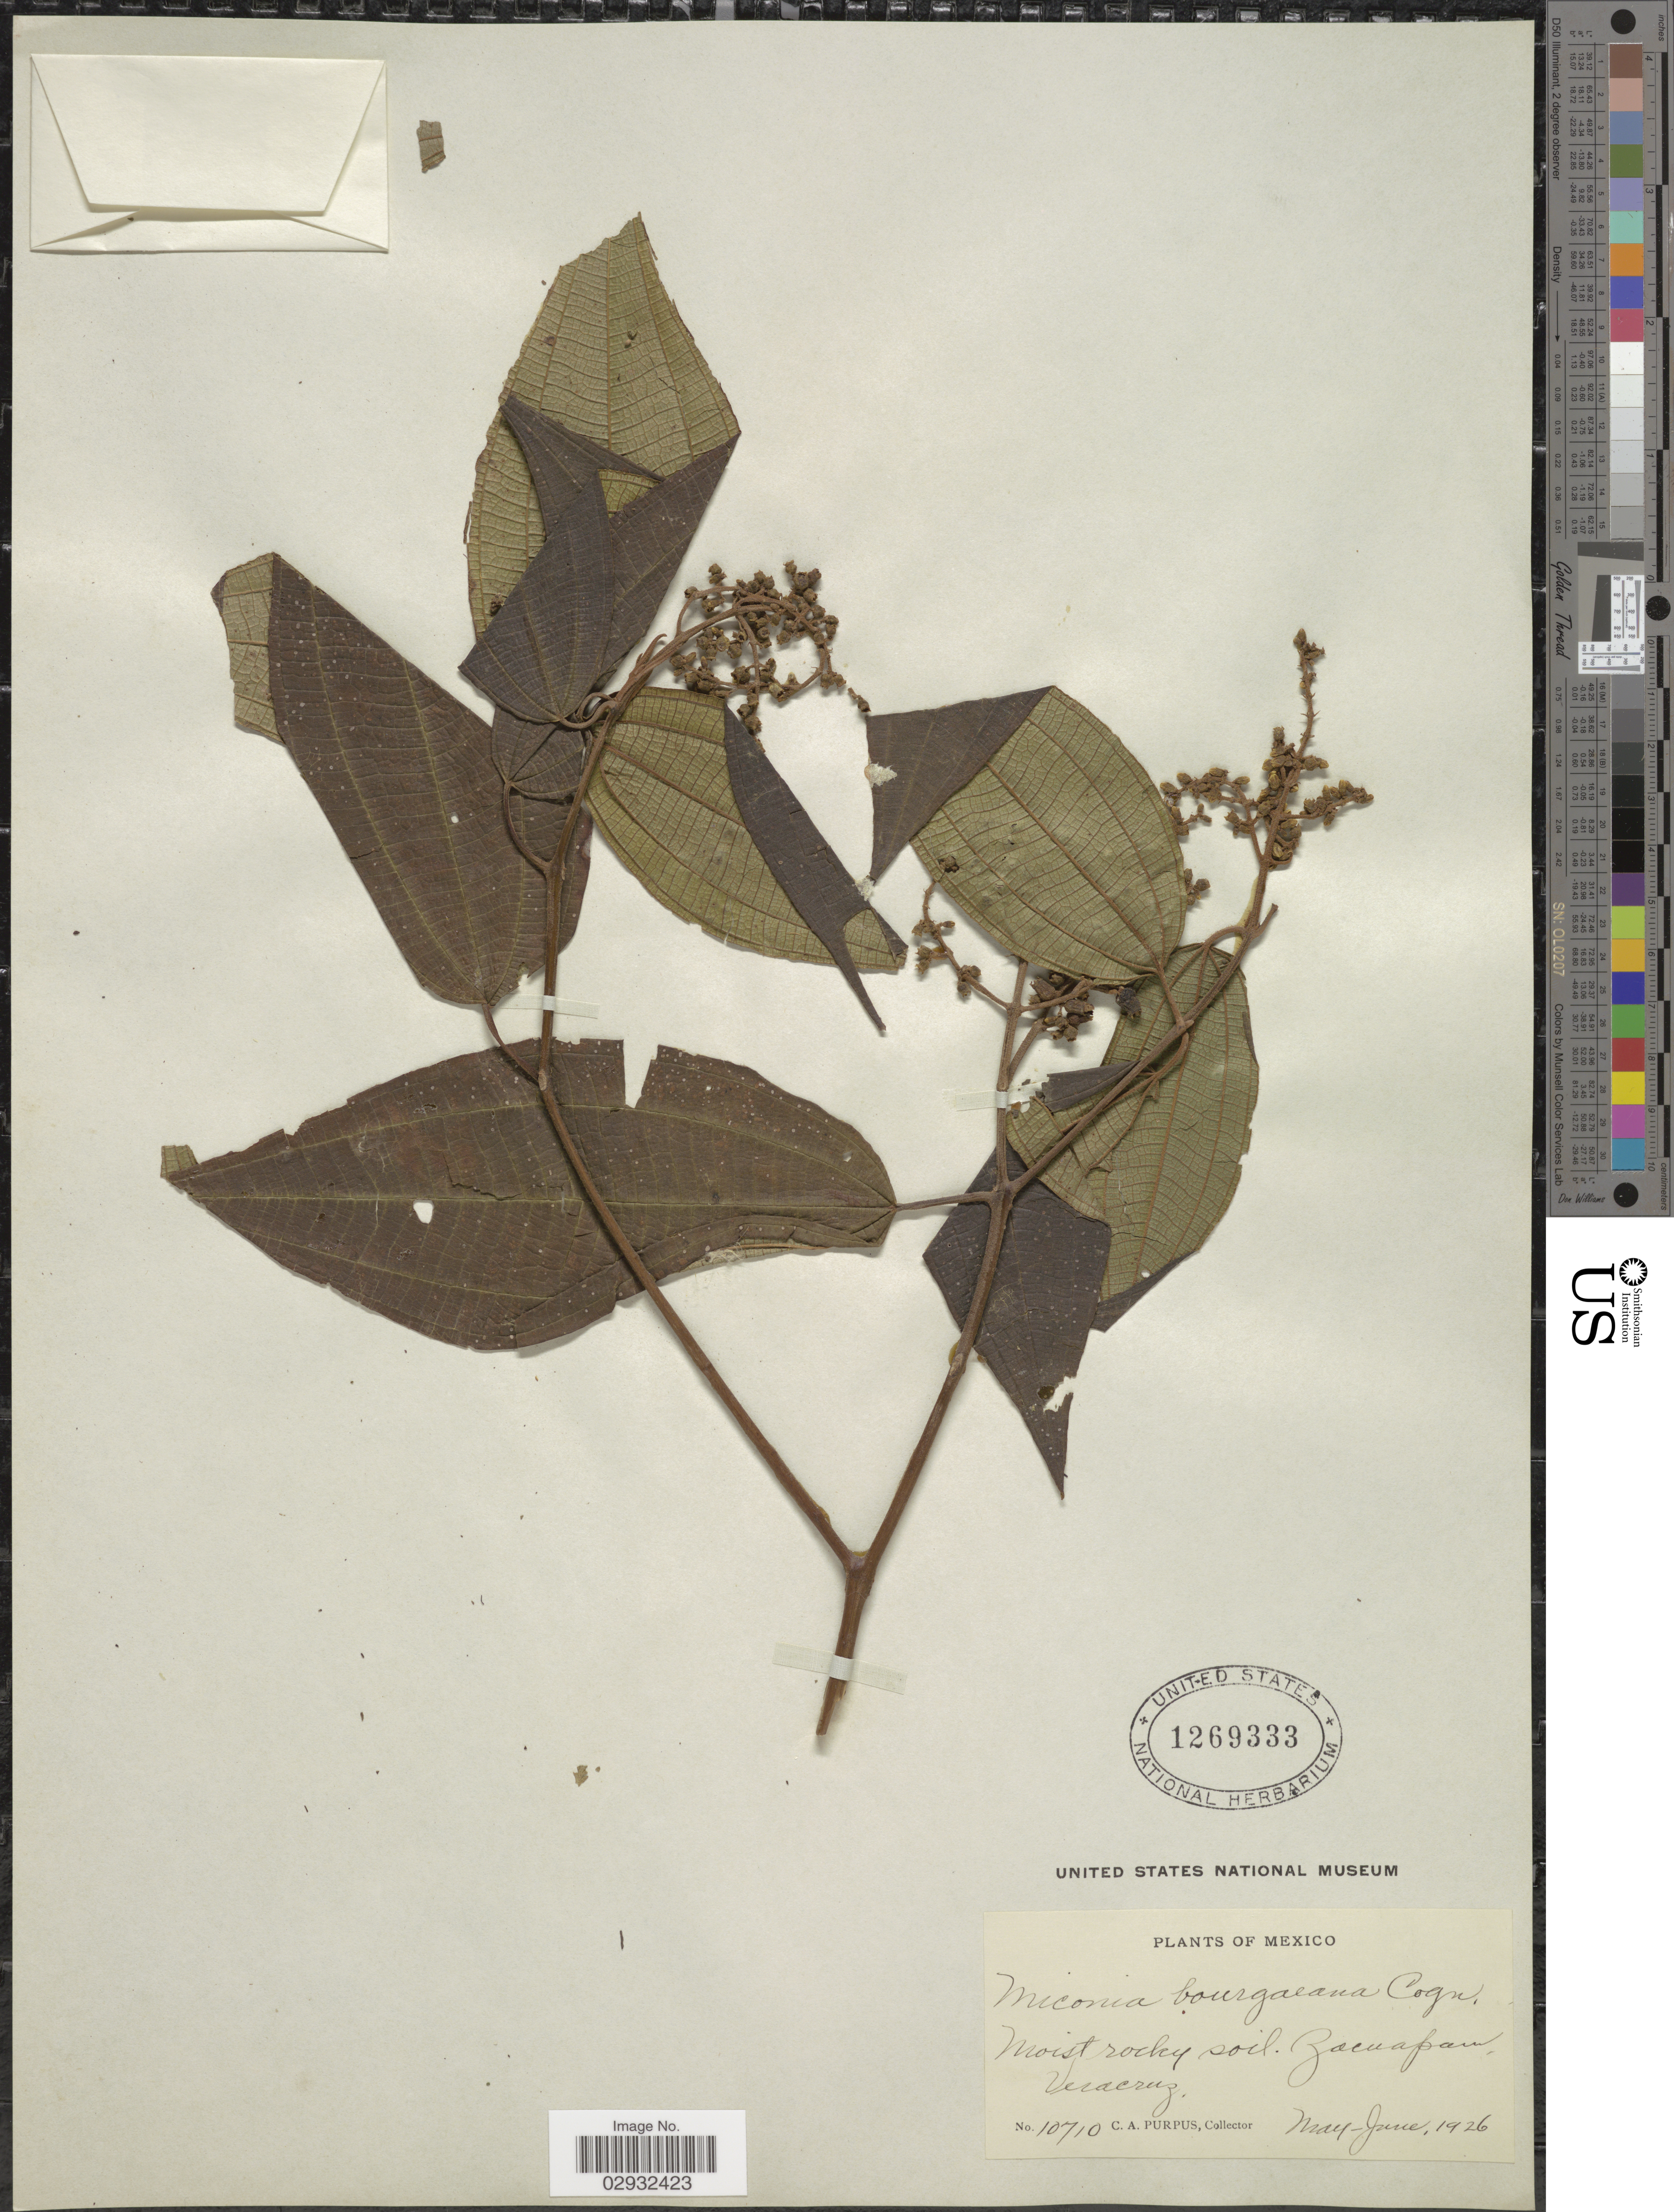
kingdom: Plantae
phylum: Tracheophyta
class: Magnoliopsida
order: Myrtales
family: Melastomataceae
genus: Miconia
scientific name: Miconia desmantha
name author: Benth.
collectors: C. A. Purpus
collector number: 10710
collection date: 1926-05/1926-06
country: Mexico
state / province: Veracruz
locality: Moist rocky soil. Zacuapan, Veracruz.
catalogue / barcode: US 1269333